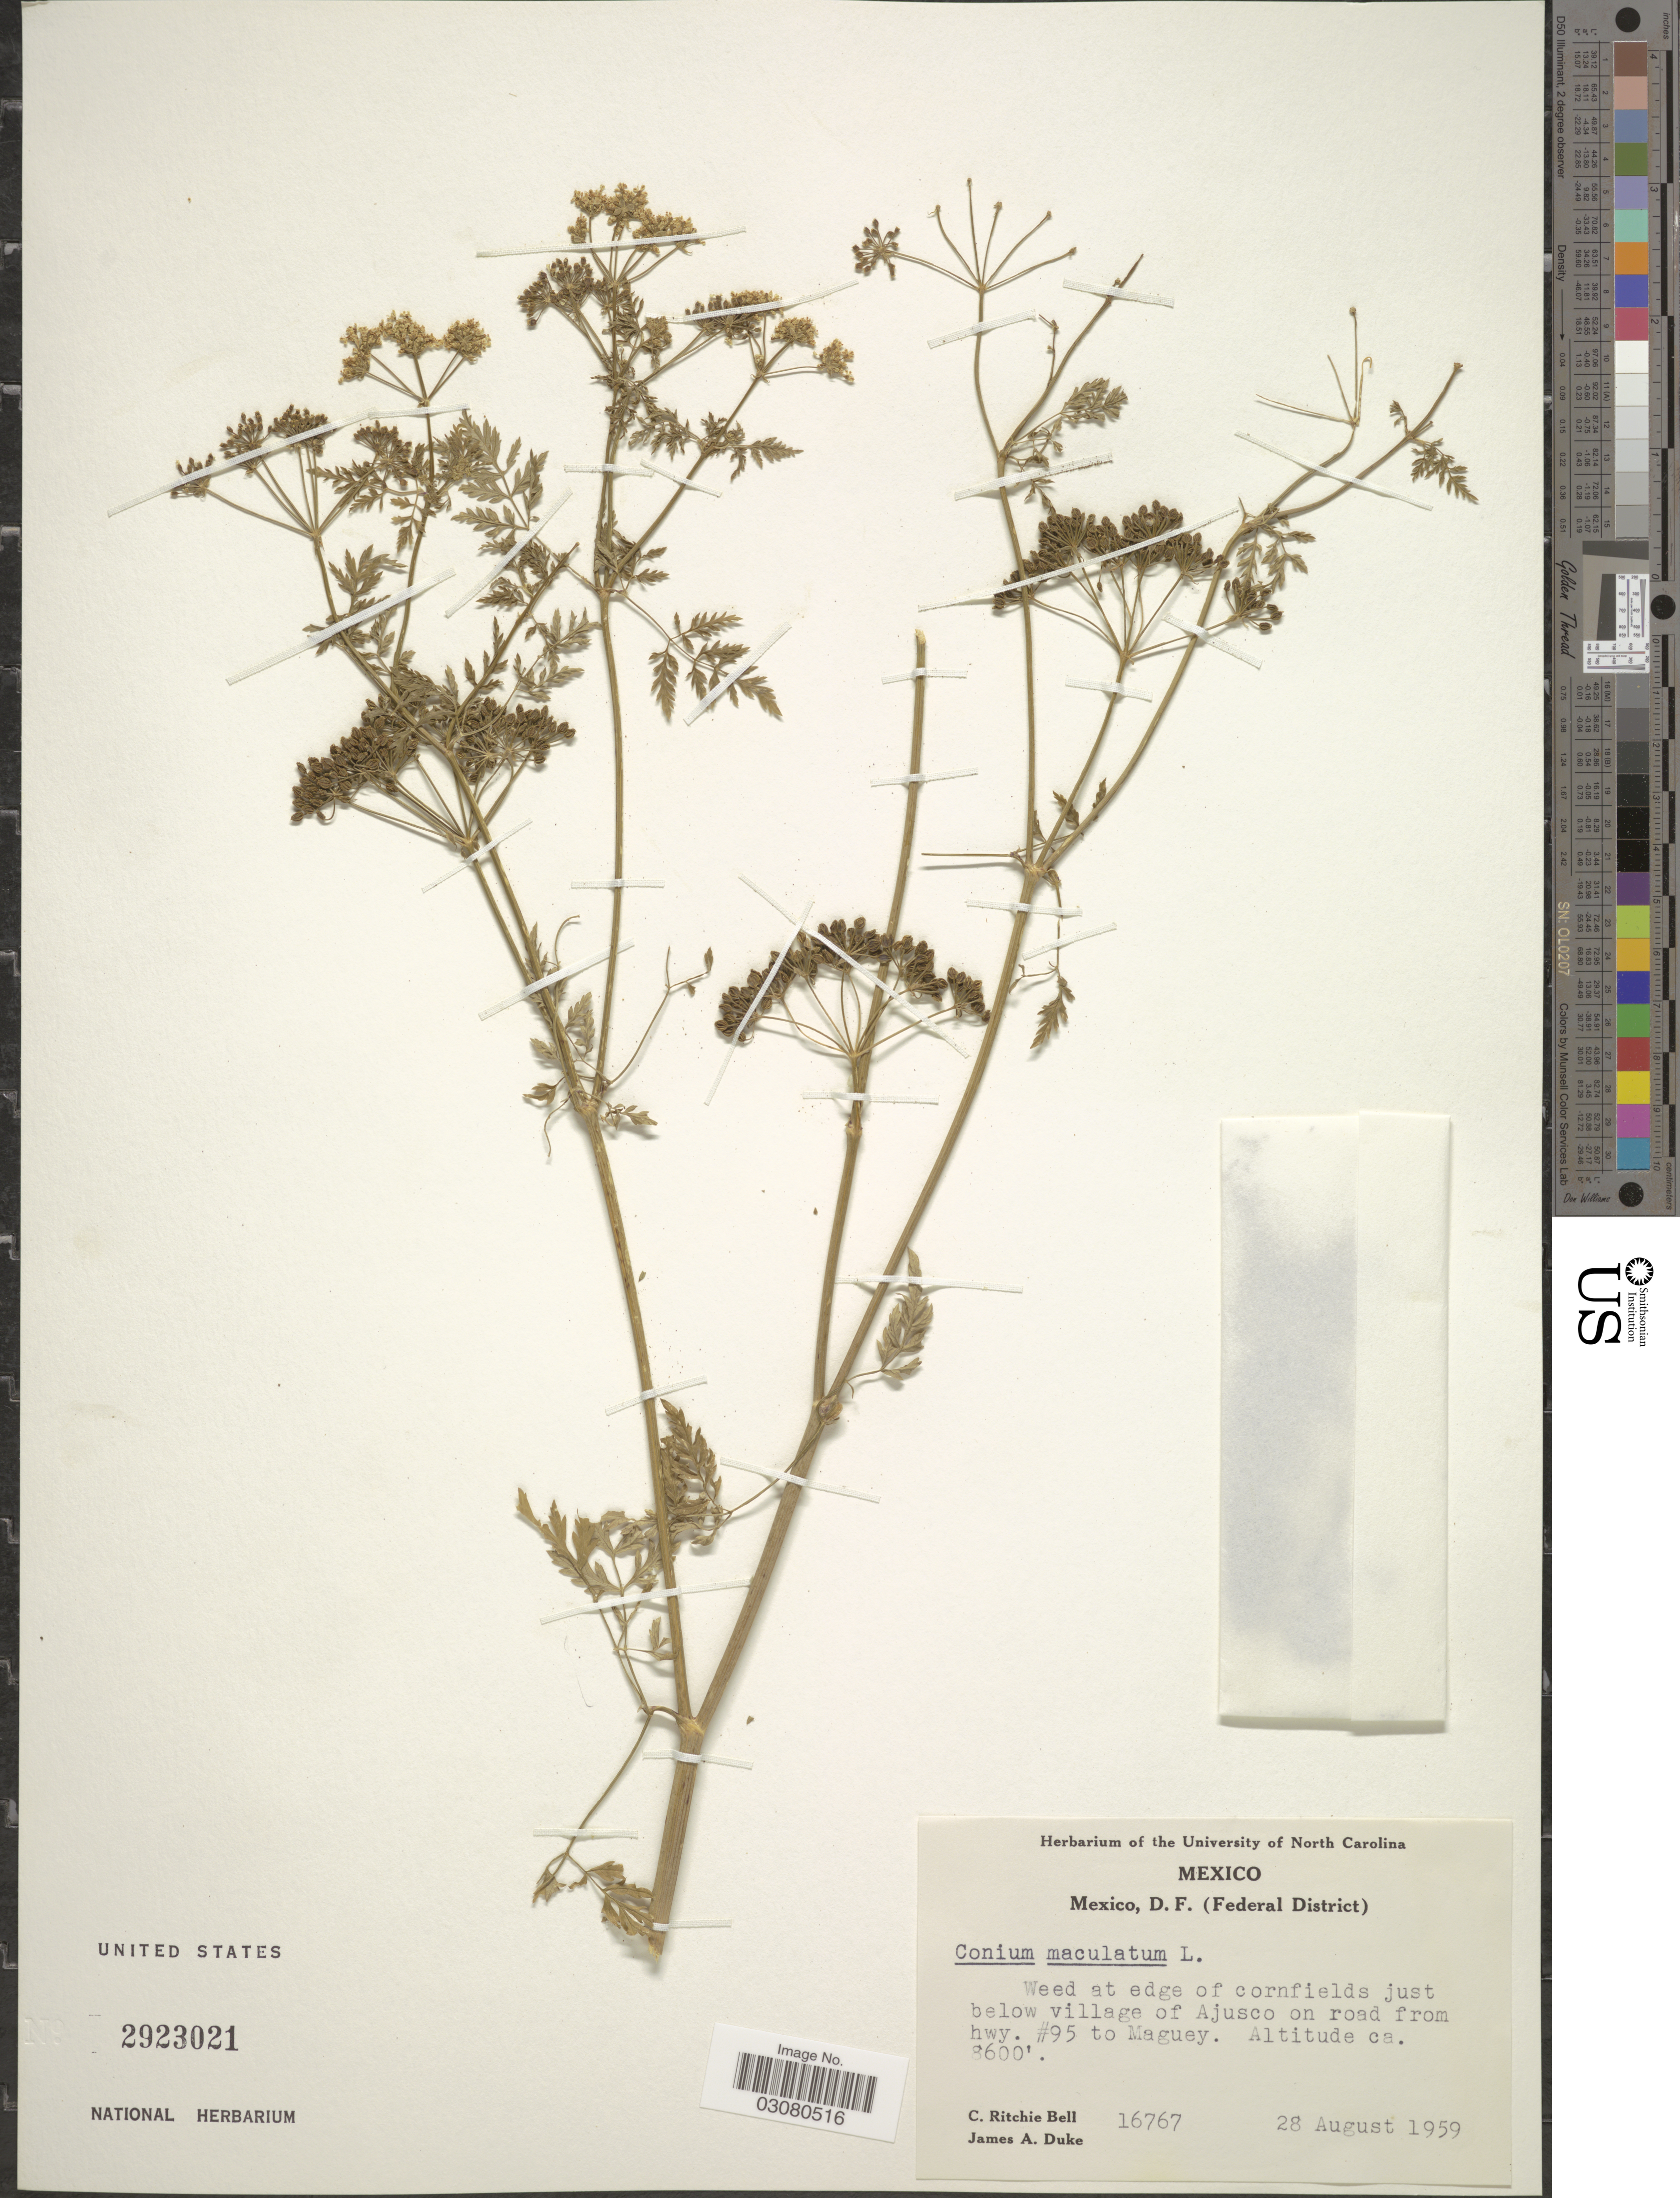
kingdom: Plantae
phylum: Tracheophyta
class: Magnoliopsida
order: Apiales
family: Apiaceae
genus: Conium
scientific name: Conium maculatum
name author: L.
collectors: C. R. Bell & J. A. Duke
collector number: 16767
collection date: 1959-08-28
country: Mexico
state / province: Distrito Federal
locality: D. F. (Federal District). Weed at edge of cornfields just below village of Ajusco on road from hwy. #95 to Maguey.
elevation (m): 2621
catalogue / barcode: US 2923021